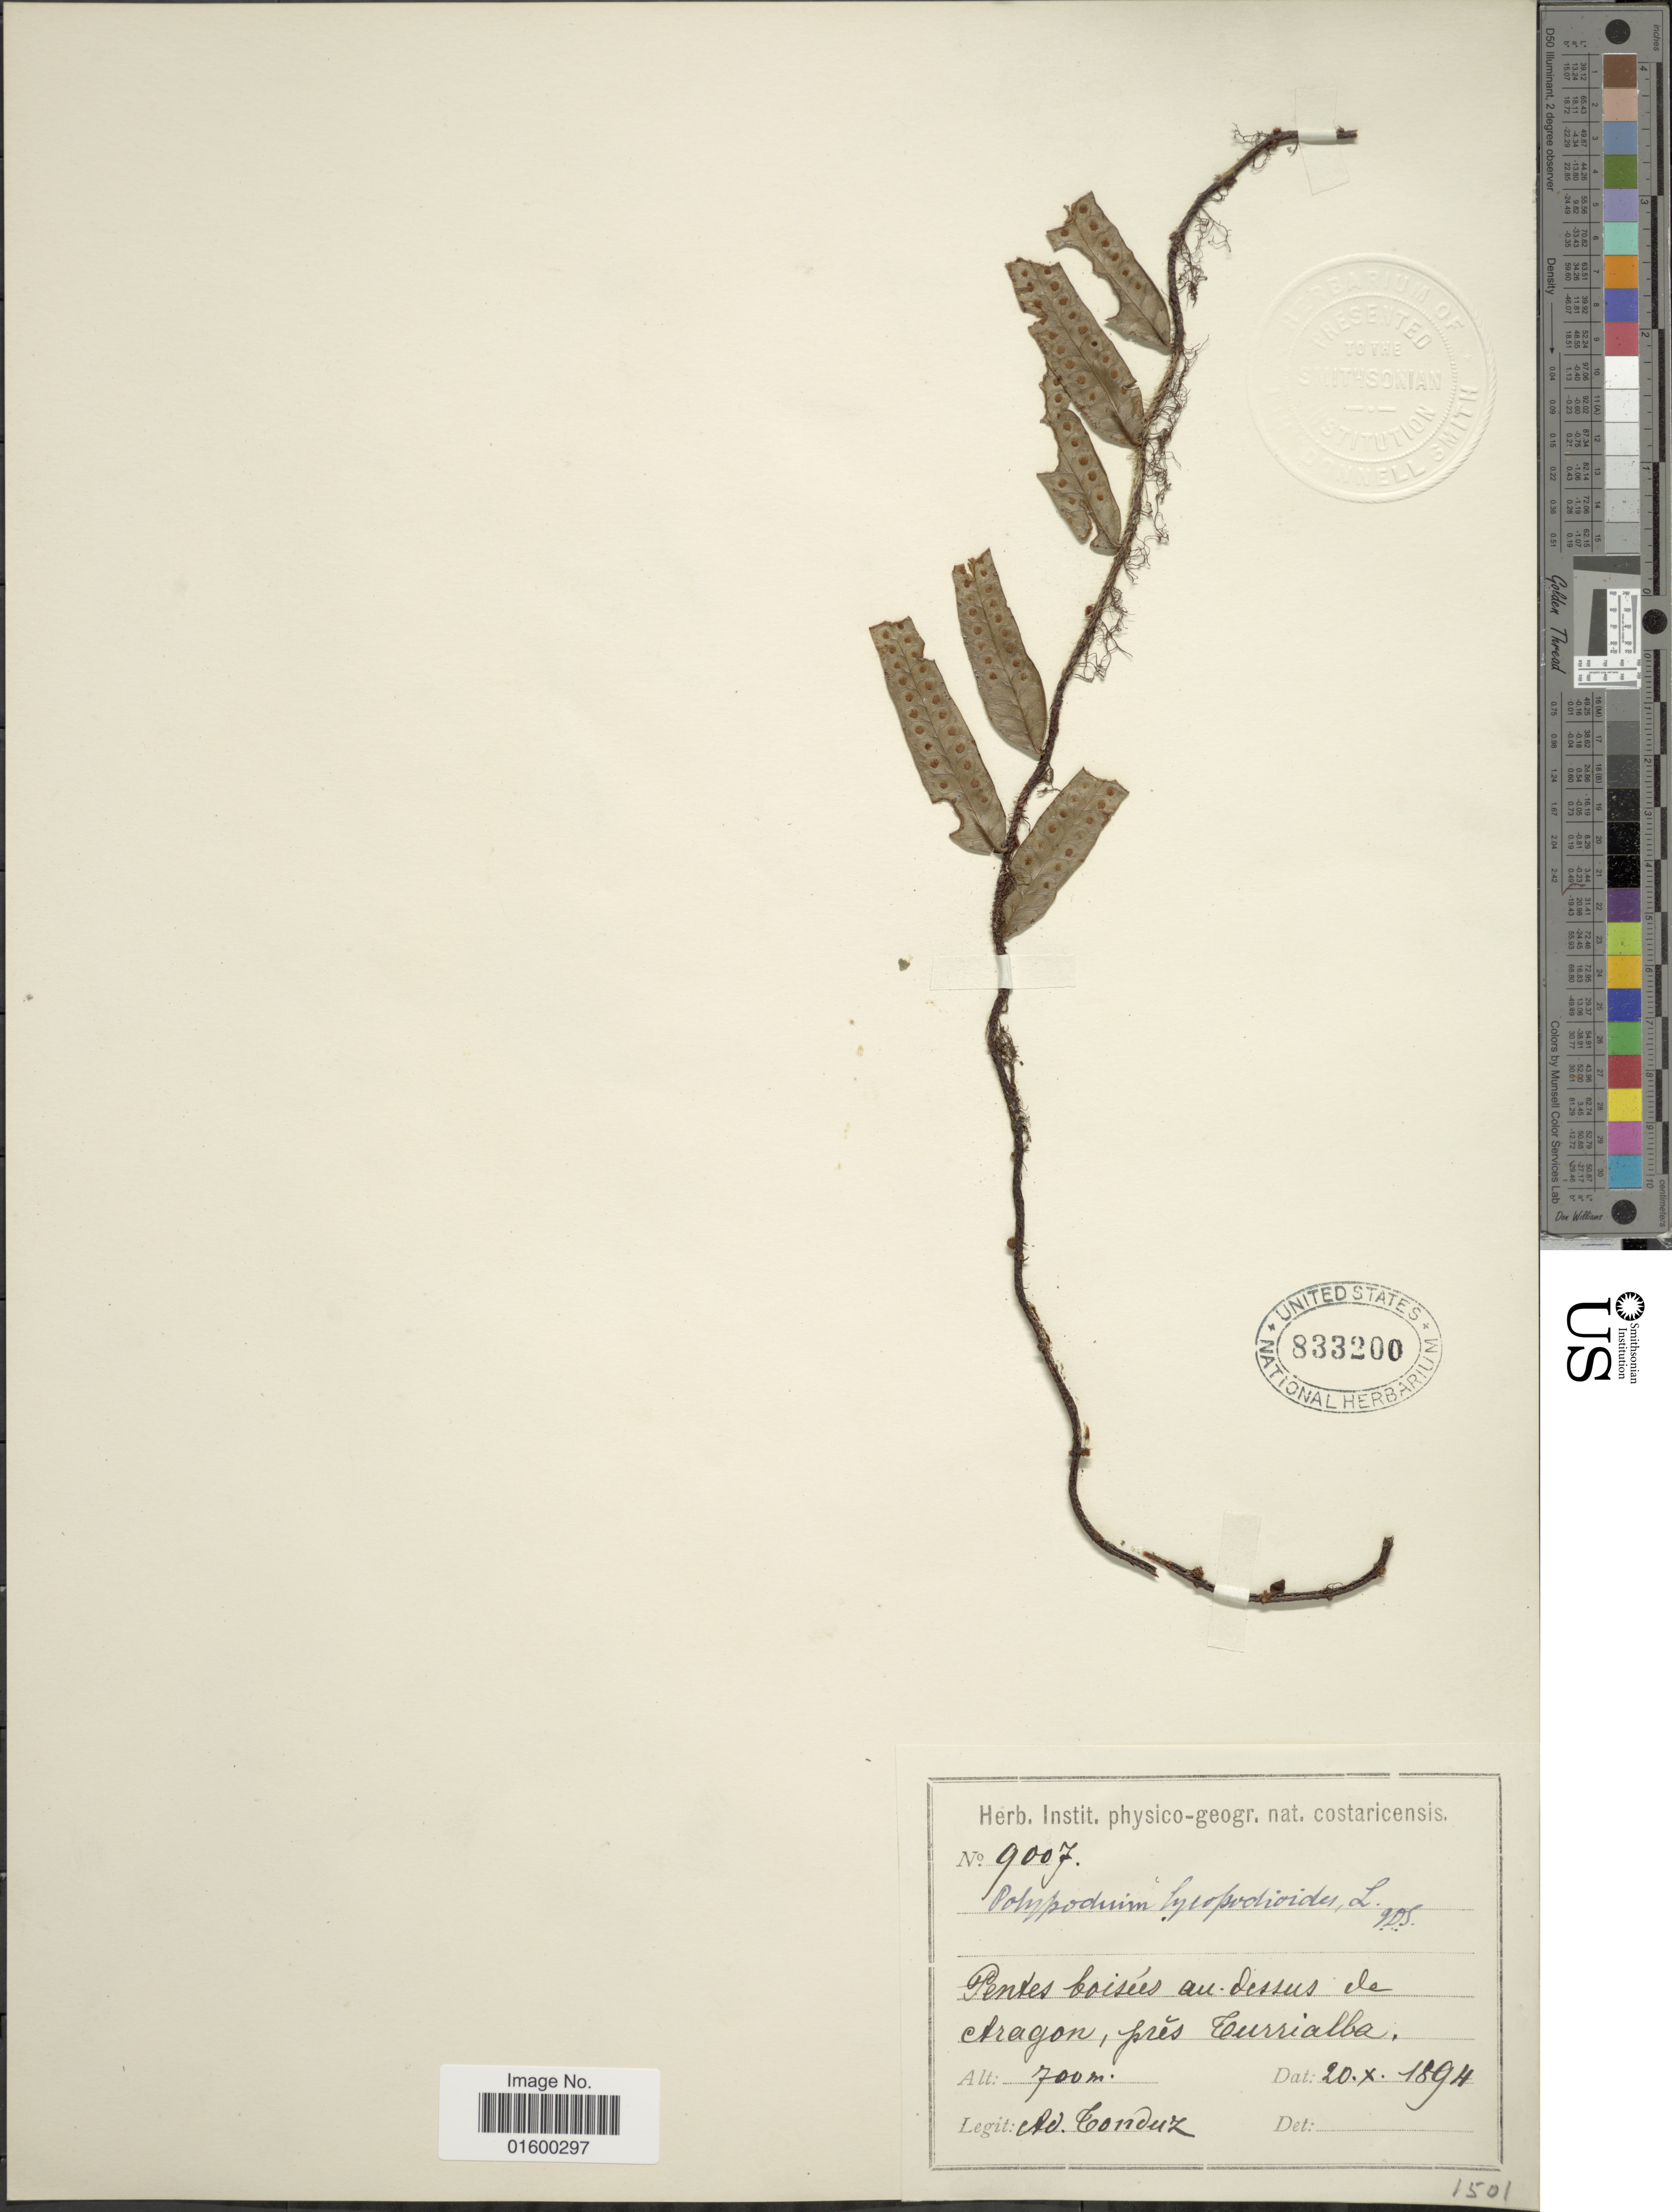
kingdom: Plantae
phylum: Tracheophyta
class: Polypodiopsida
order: Polypodiales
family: Polypodiaceae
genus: Microgramma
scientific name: Microgramma lycopodioides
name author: (L.) Copel.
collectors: A. Tonduz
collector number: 9007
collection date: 1894-10-20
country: Costa Rica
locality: Pres Turrialba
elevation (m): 700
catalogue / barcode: US 833200